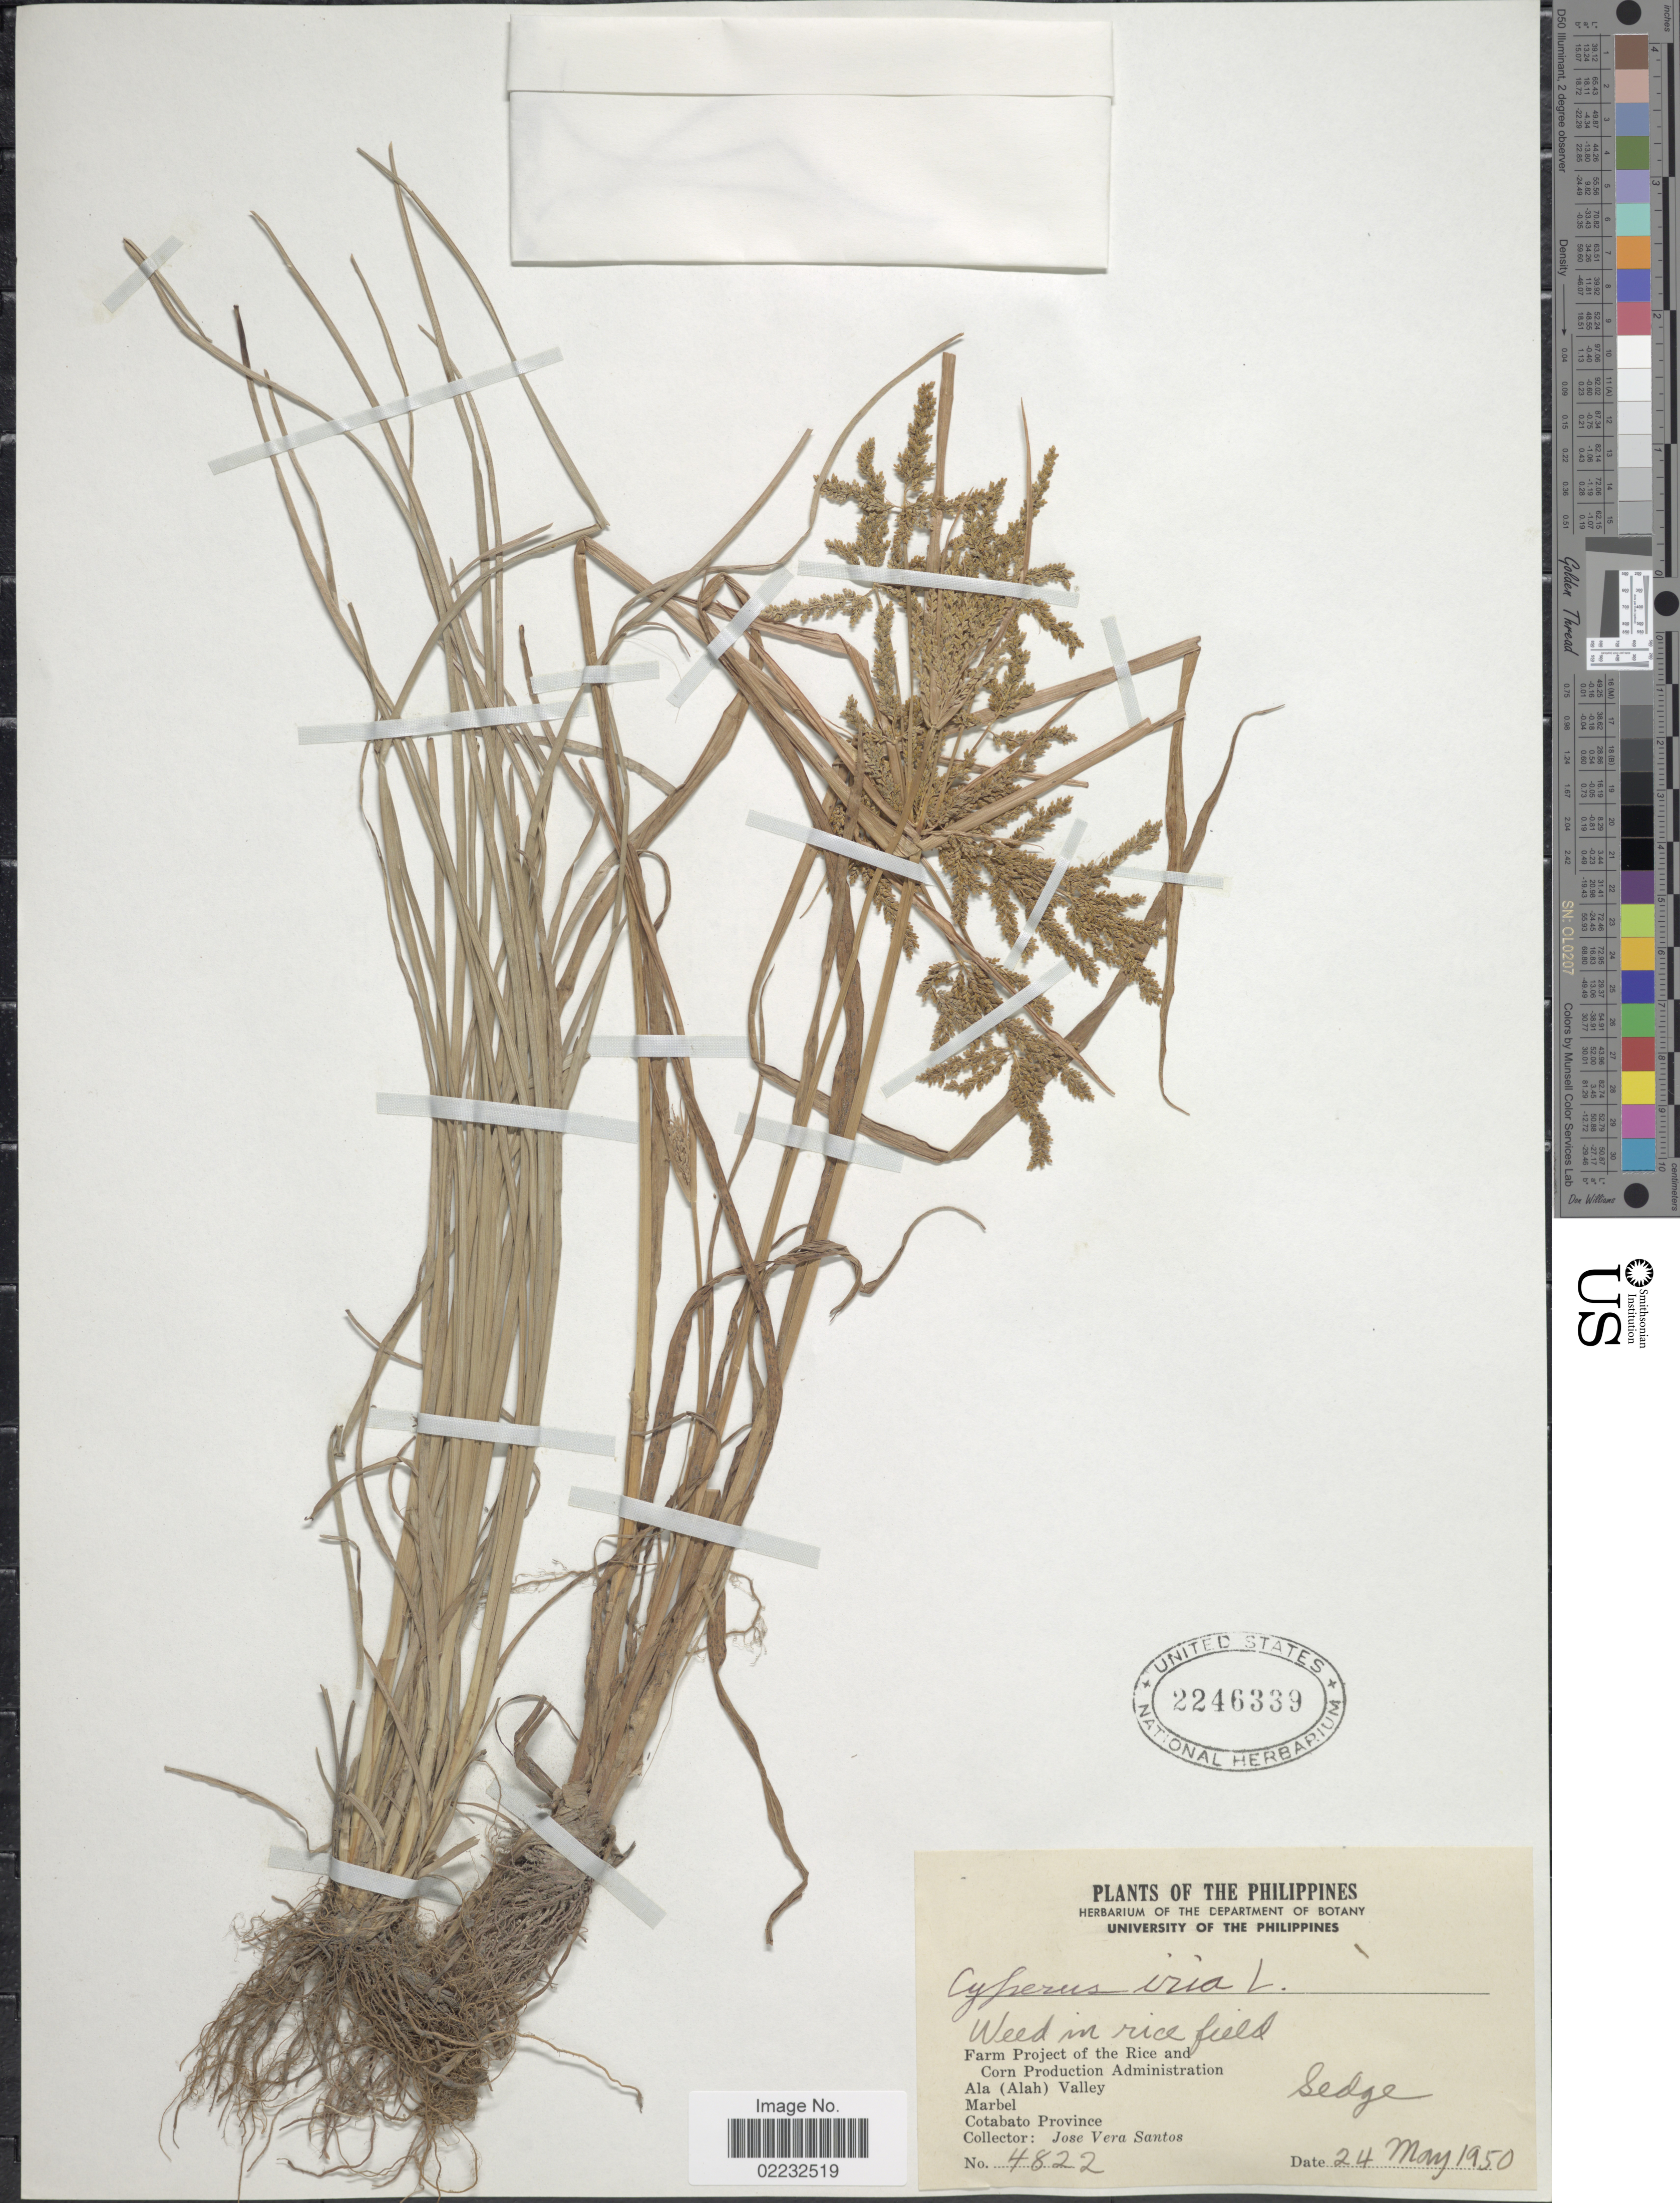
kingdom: Plantae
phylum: Tracheophyta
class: Liliopsida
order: Poales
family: Cyperaceae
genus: Cyperus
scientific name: Cyperus iria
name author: L.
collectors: J. V. Santos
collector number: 4822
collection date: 1950-05-24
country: Philippines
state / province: Soccsksargen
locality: Farm Project of the Rice and Corn Production Administration. Ala (Alah) Valley, Marbel. Cotabato Province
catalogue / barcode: US 2246339